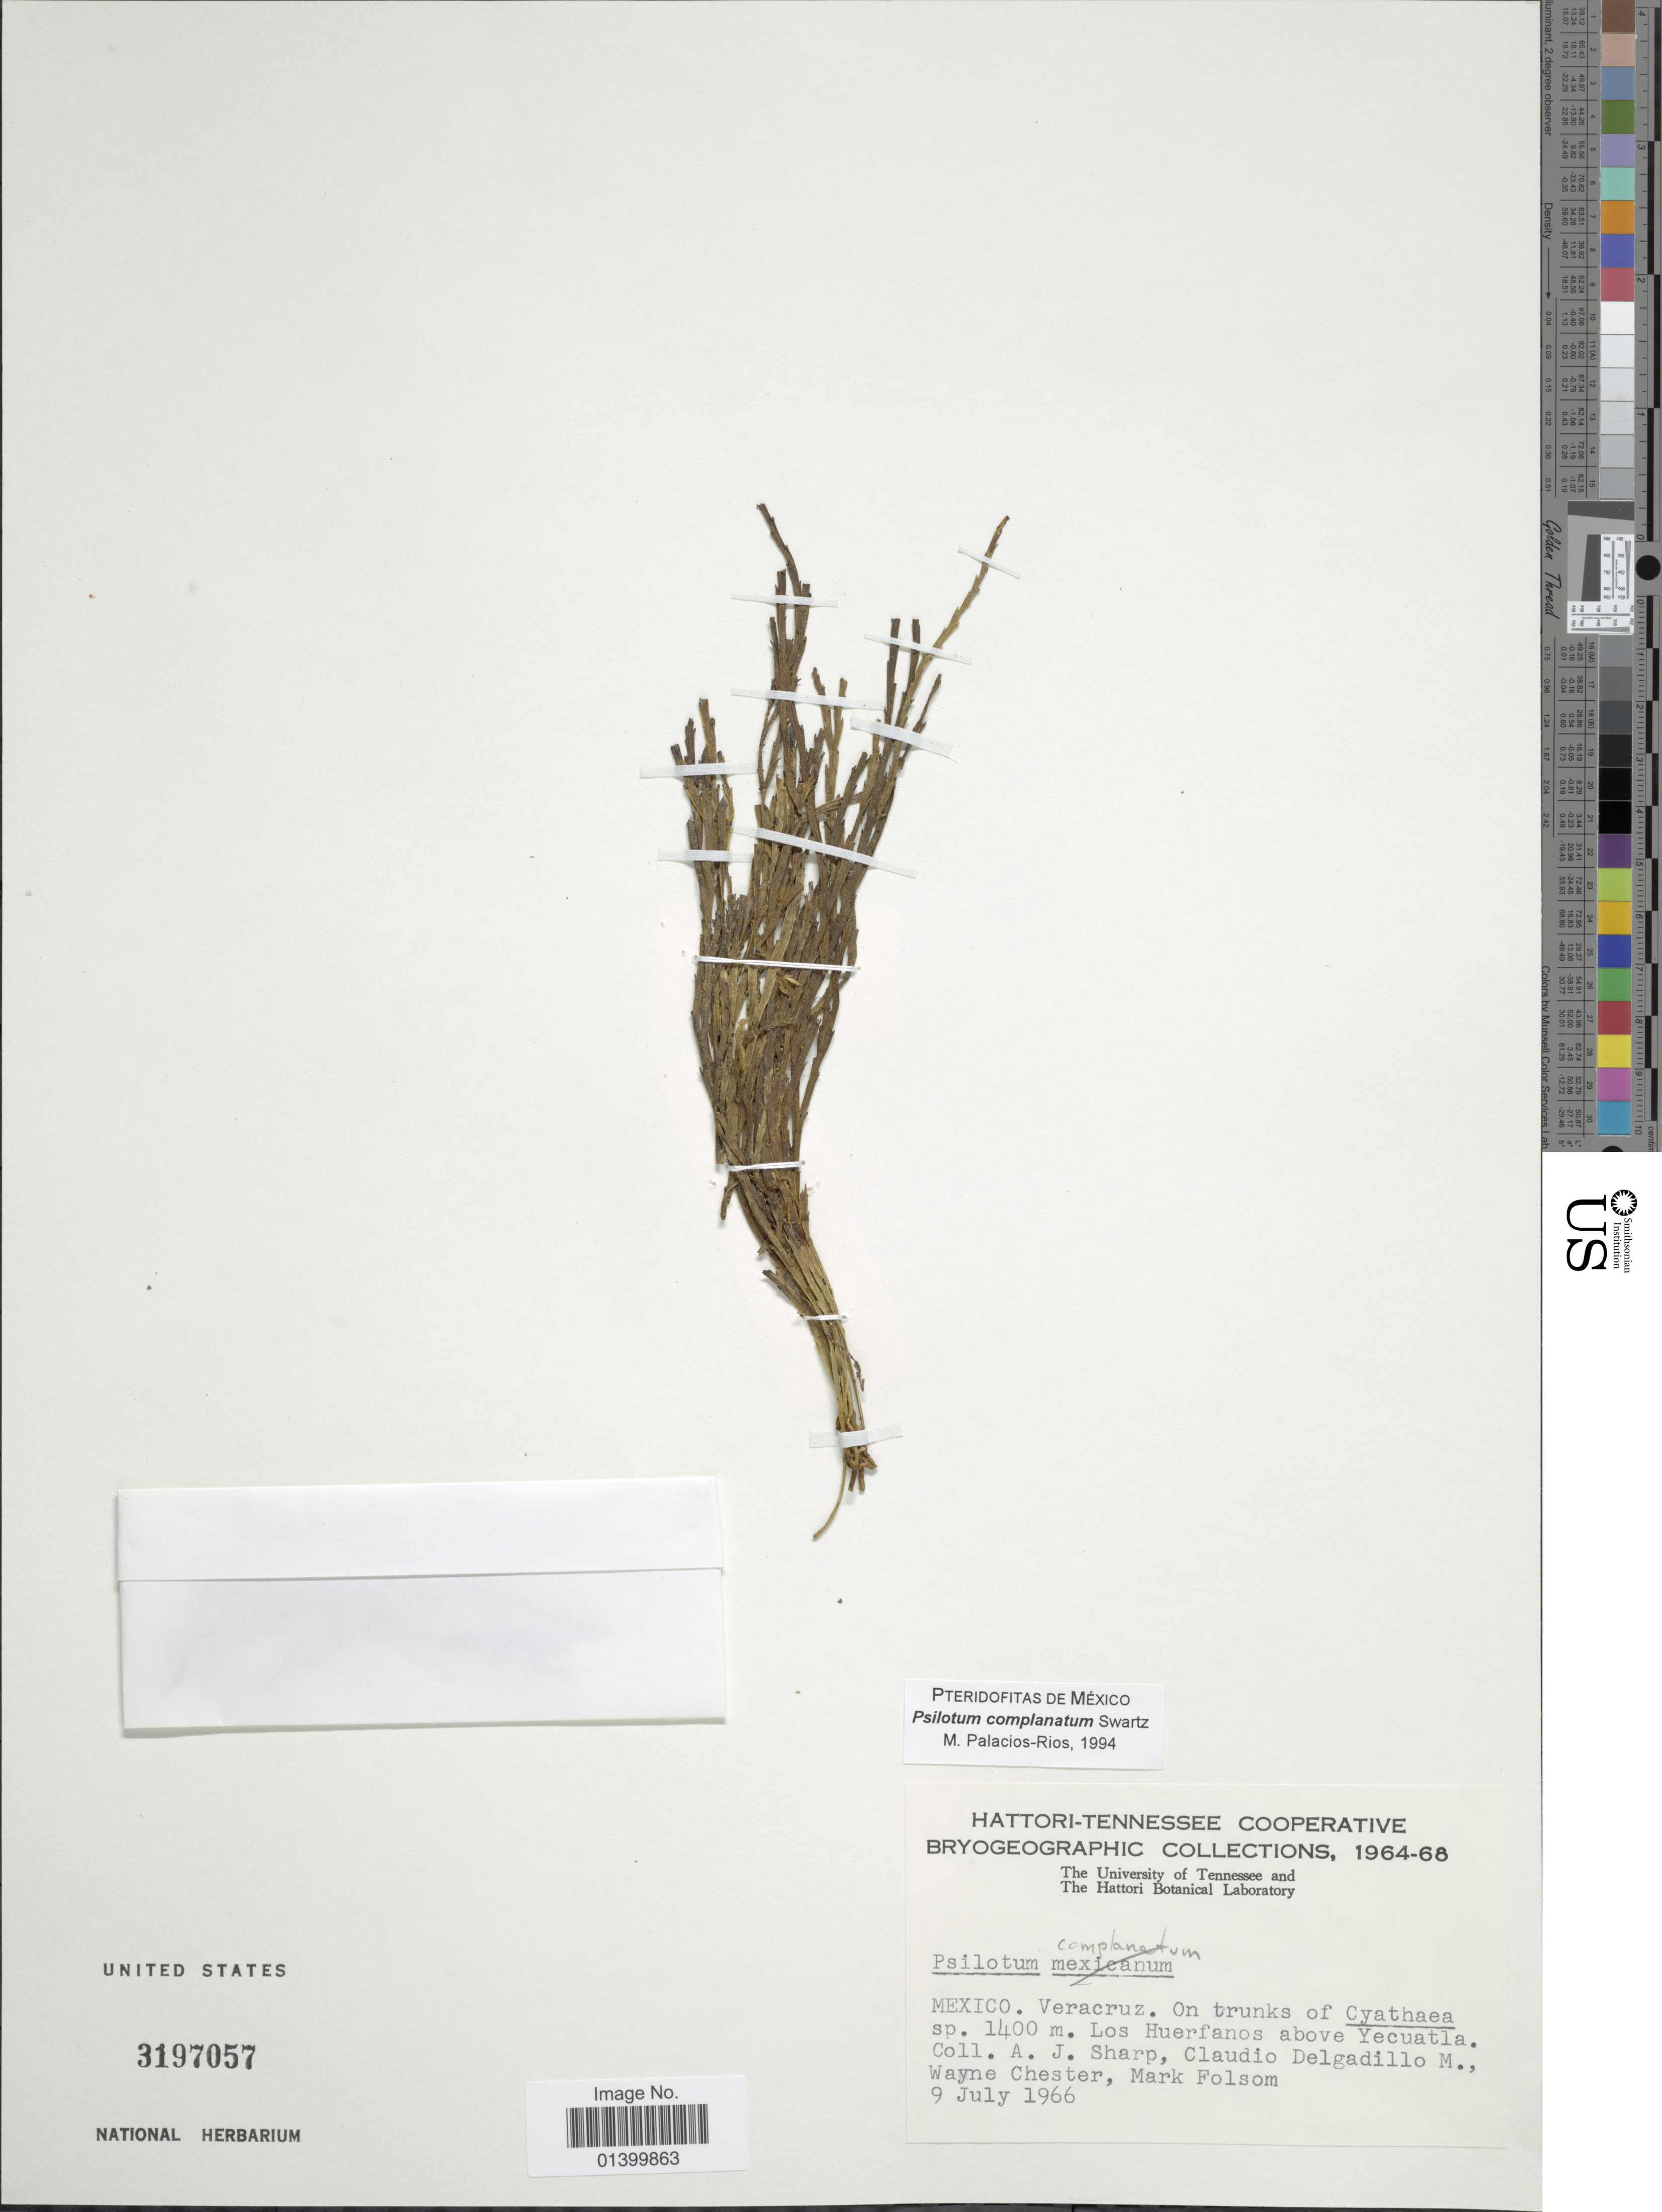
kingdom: Plantae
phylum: Tracheophyta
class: Polypodiopsida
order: Psilotales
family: Psilotaceae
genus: Psilotum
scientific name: Psilotum complanatum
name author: Sw.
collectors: A. J. Sharp, C. Delgadillo-m., W. V. Chester & M. Folsom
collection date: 1966-07-09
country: Mexico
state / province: Veracruz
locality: Mexico. Veracruz. Los Huerfanos above Yecuatla.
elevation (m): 1400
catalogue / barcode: US 3197057